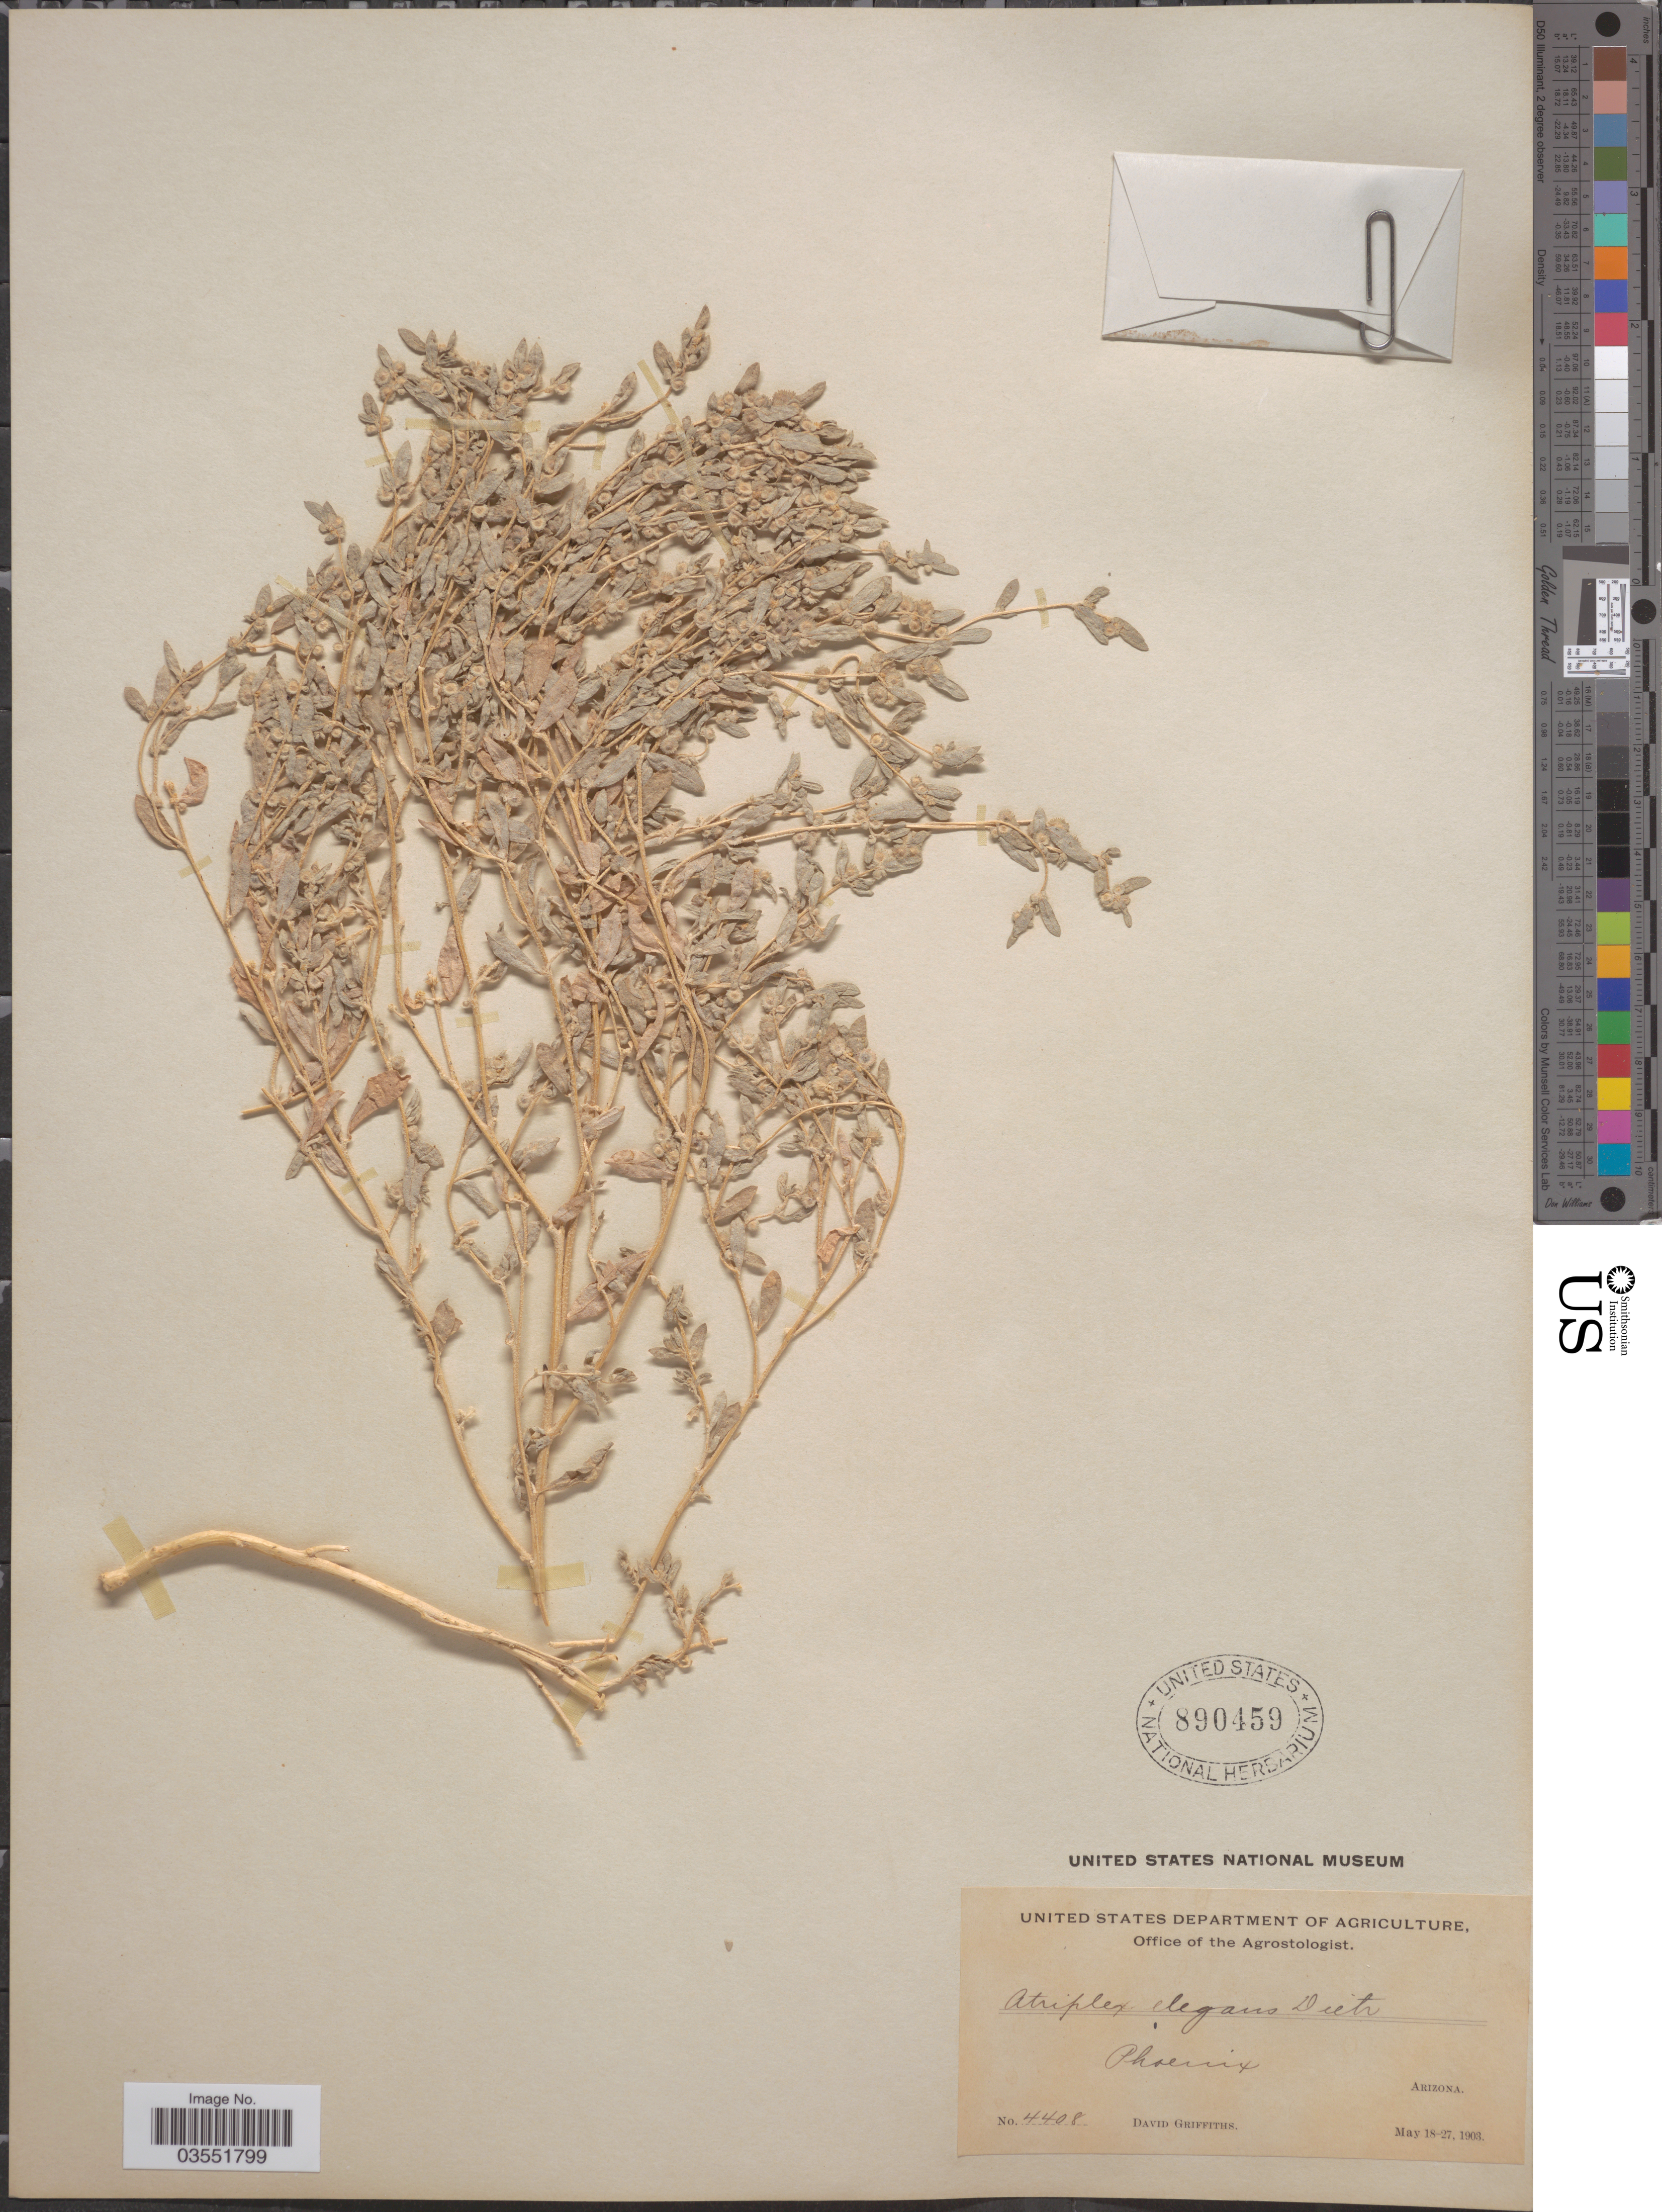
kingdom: Plantae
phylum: Tracheophyta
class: Magnoliopsida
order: Caryophyllales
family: Amaranthaceae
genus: Atriplex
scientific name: Atriplex fasciculata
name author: S. Watson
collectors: D. Griffiths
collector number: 4408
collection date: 1903-05-18/1903-05-27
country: United States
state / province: Arizona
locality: Phoenix.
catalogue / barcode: US 890459